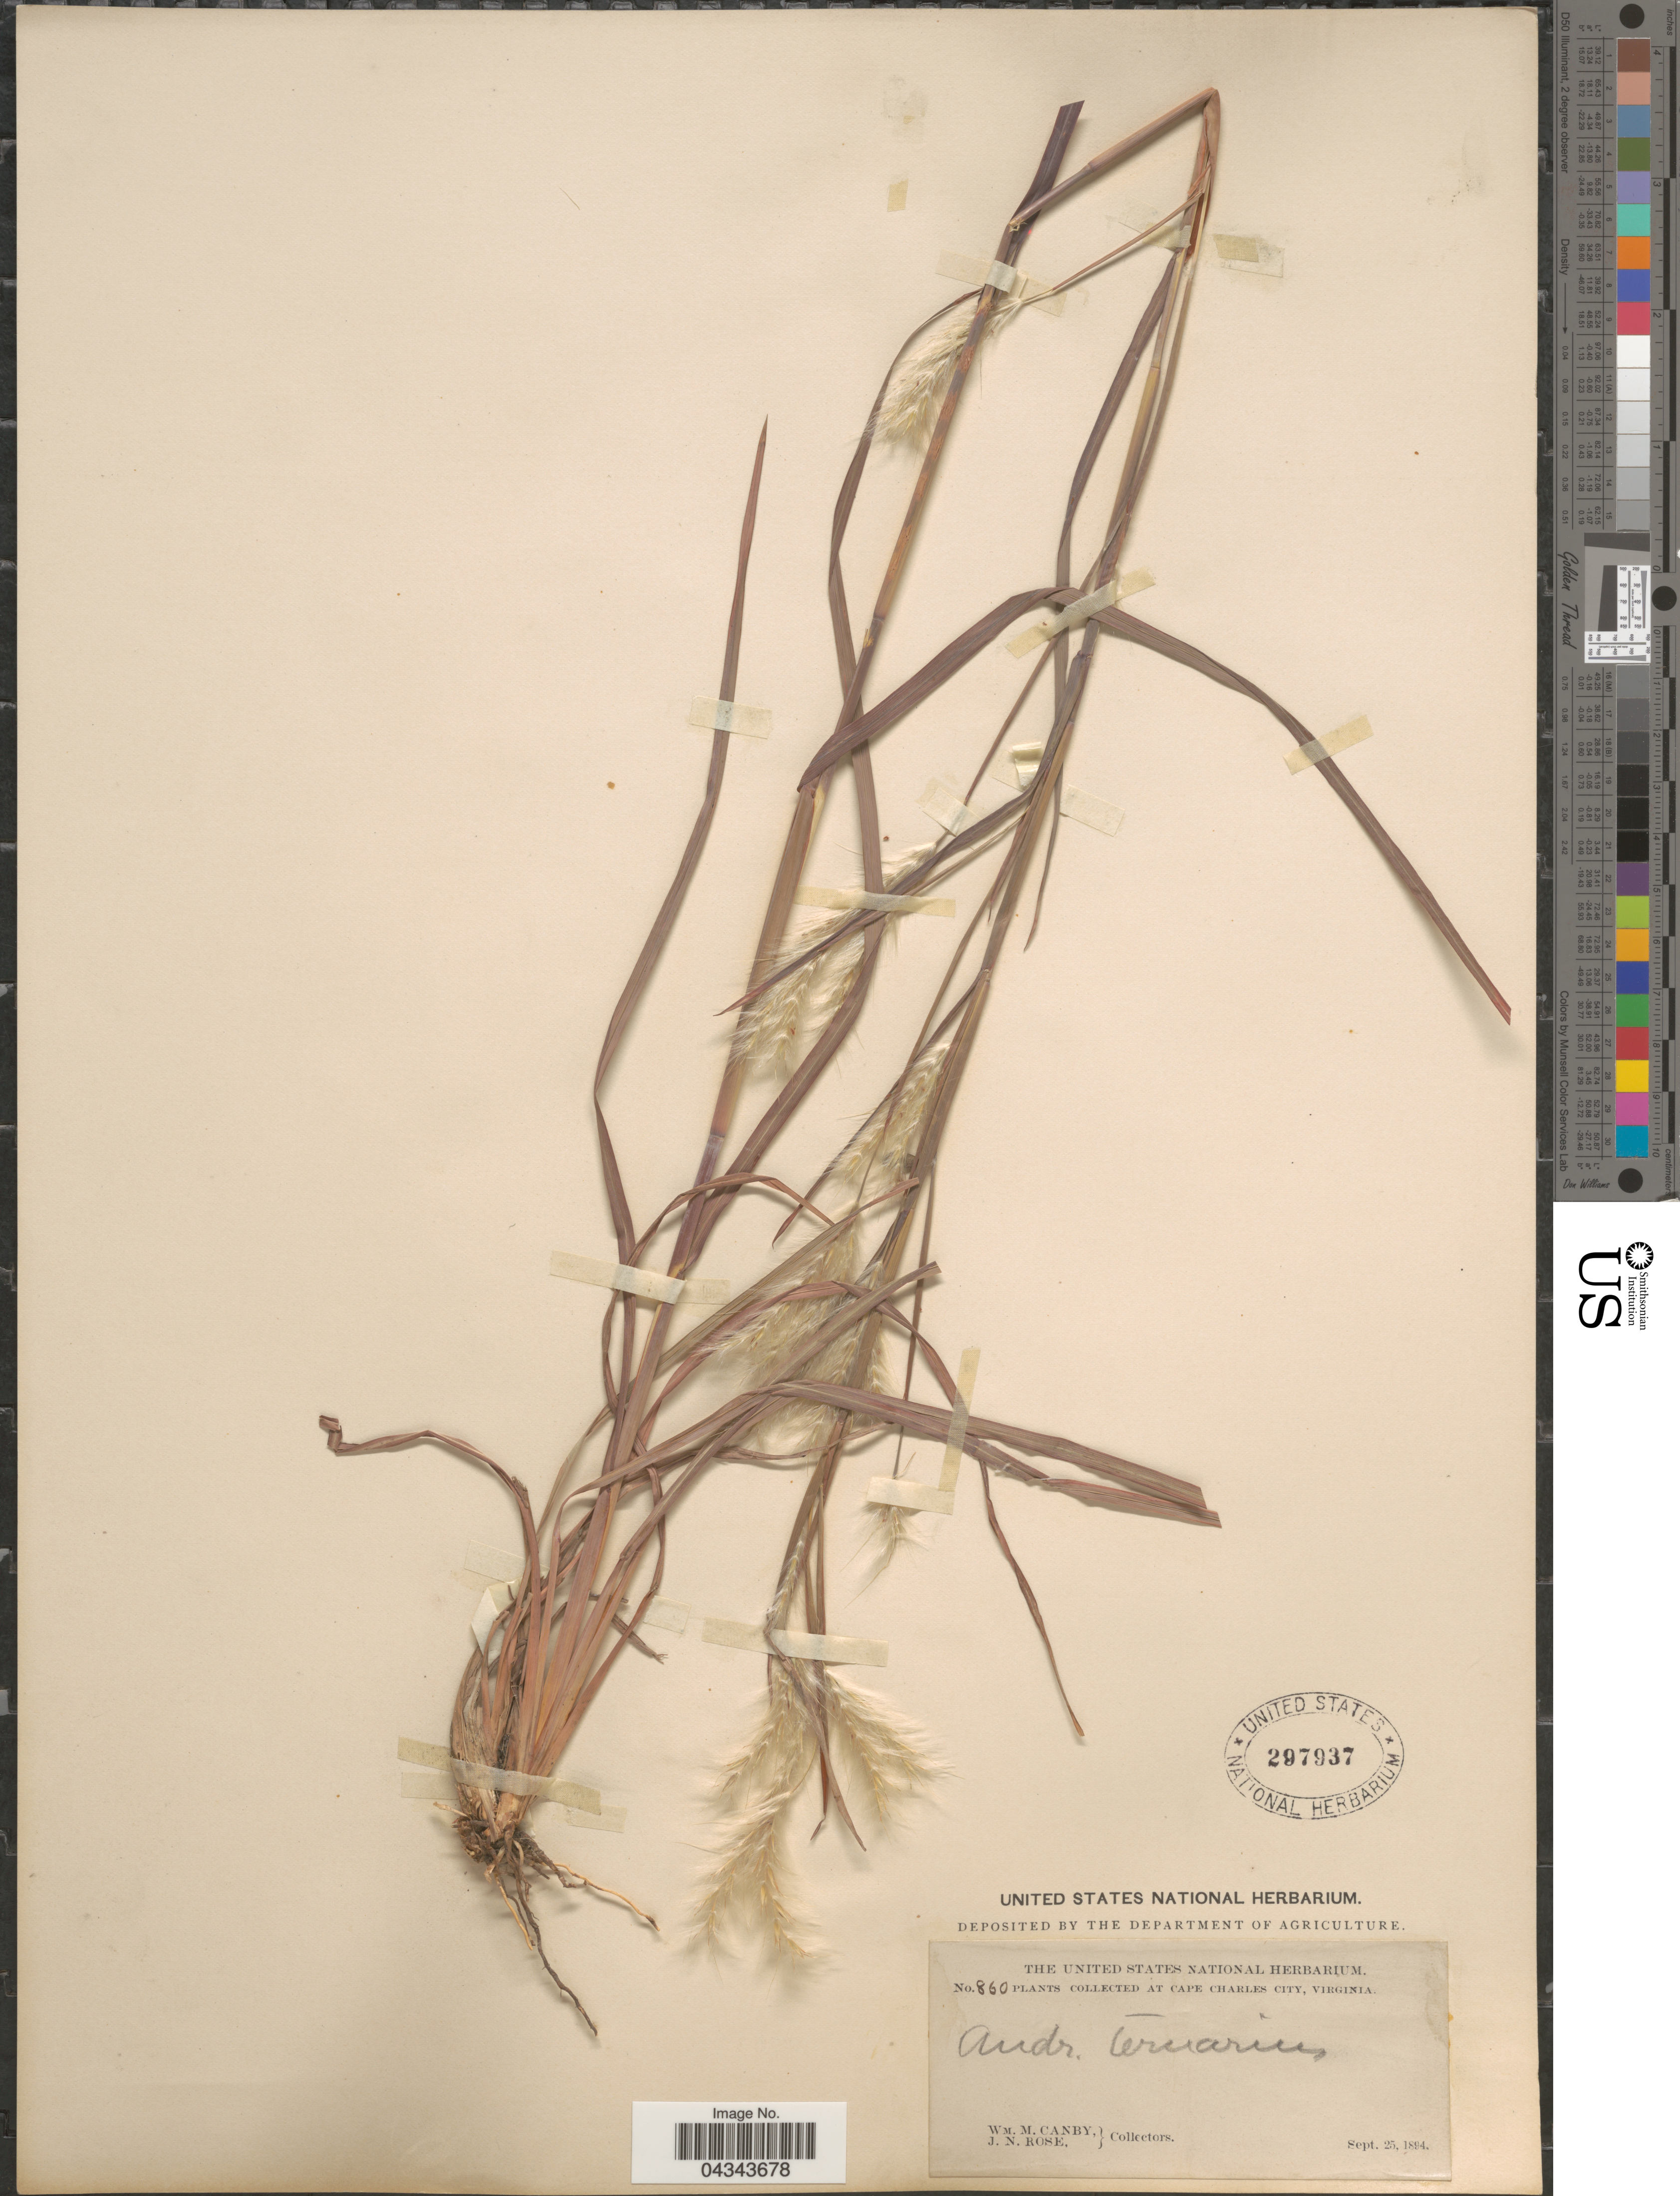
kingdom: Plantae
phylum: Tracheophyta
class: Liliopsida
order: Poales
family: Poaceae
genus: Andropogon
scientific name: Andropogon ternarius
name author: Michx.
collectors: W. M. Canby & J. N. Rose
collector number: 860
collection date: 1894-09-25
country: United States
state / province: Virginia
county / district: Charles City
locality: At Cape Charles City.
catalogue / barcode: US 297937